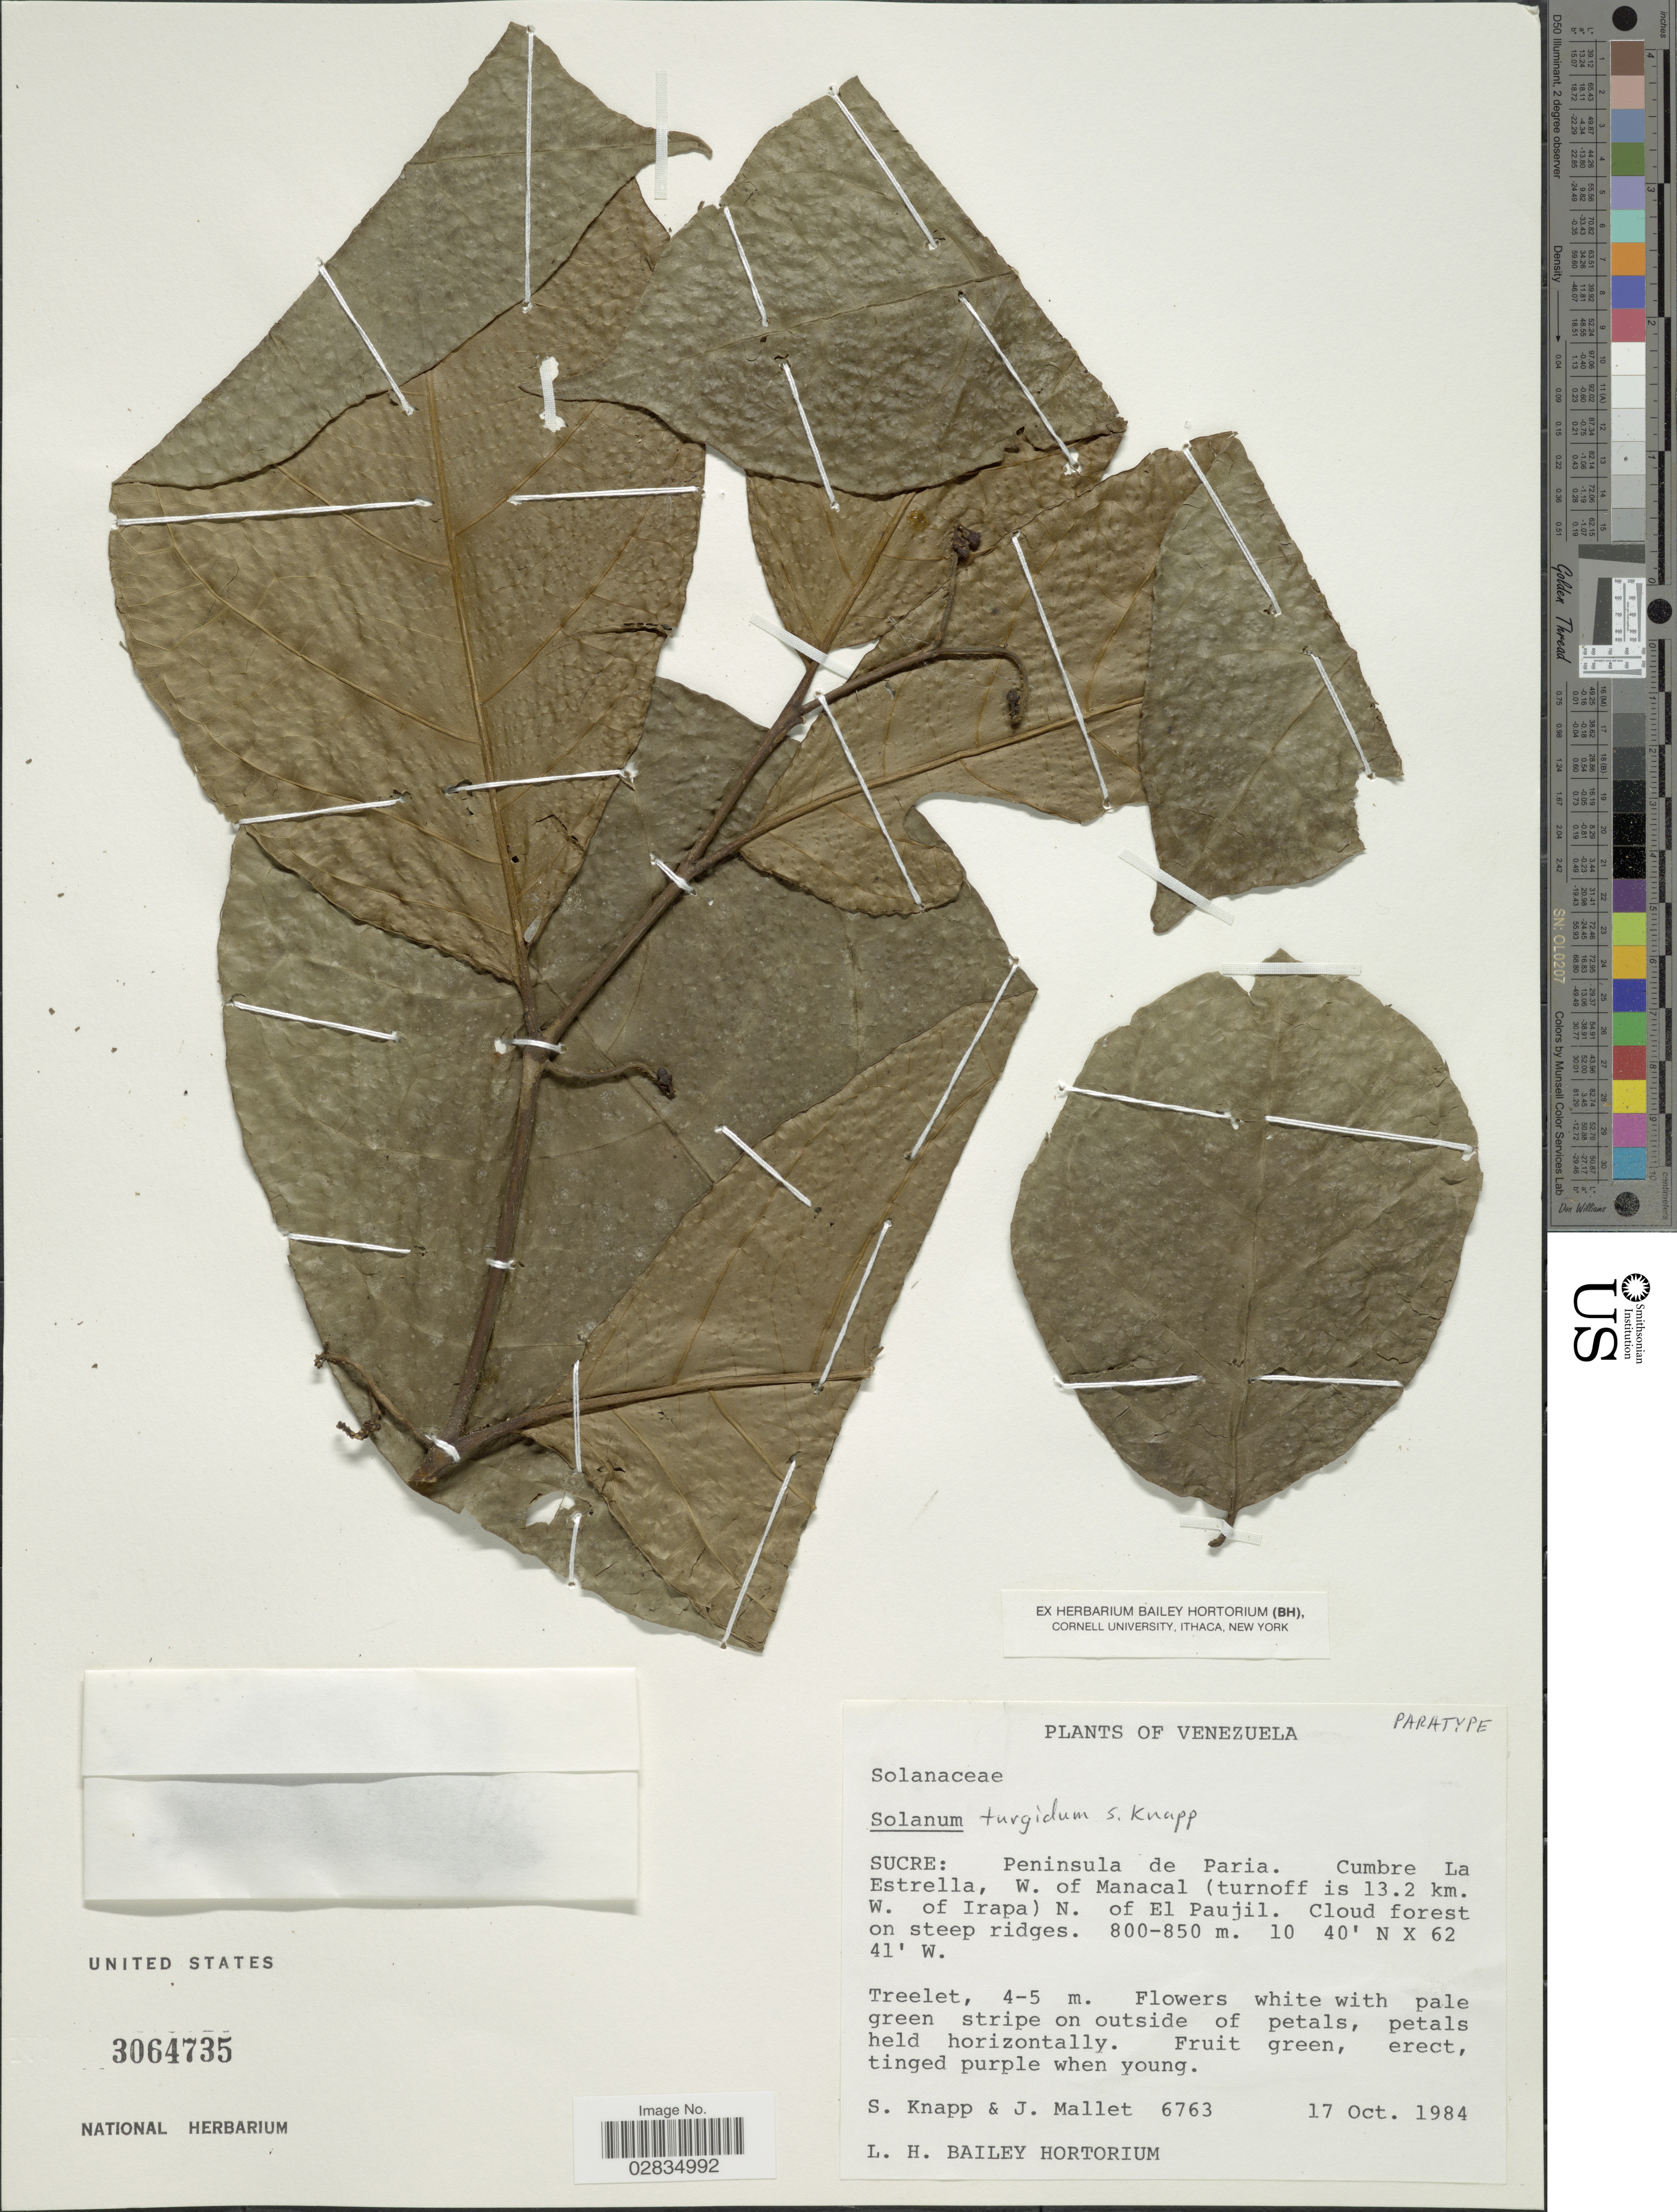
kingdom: Plantae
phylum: Tracheophyta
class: Magnoliopsida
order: Solanales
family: Solanaceae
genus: Solanum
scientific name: Solanum turgidum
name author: S. Knapp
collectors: S. Knapp & J. Mallet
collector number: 6763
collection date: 1984-10-17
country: Venezuela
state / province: Sucre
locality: Peninsula de Paria, Cumbre La Estrella, W. of Manacal (turnoff is 13.2 km W. of Irapa) N. of El Paujil.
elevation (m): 800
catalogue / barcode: US 3064735